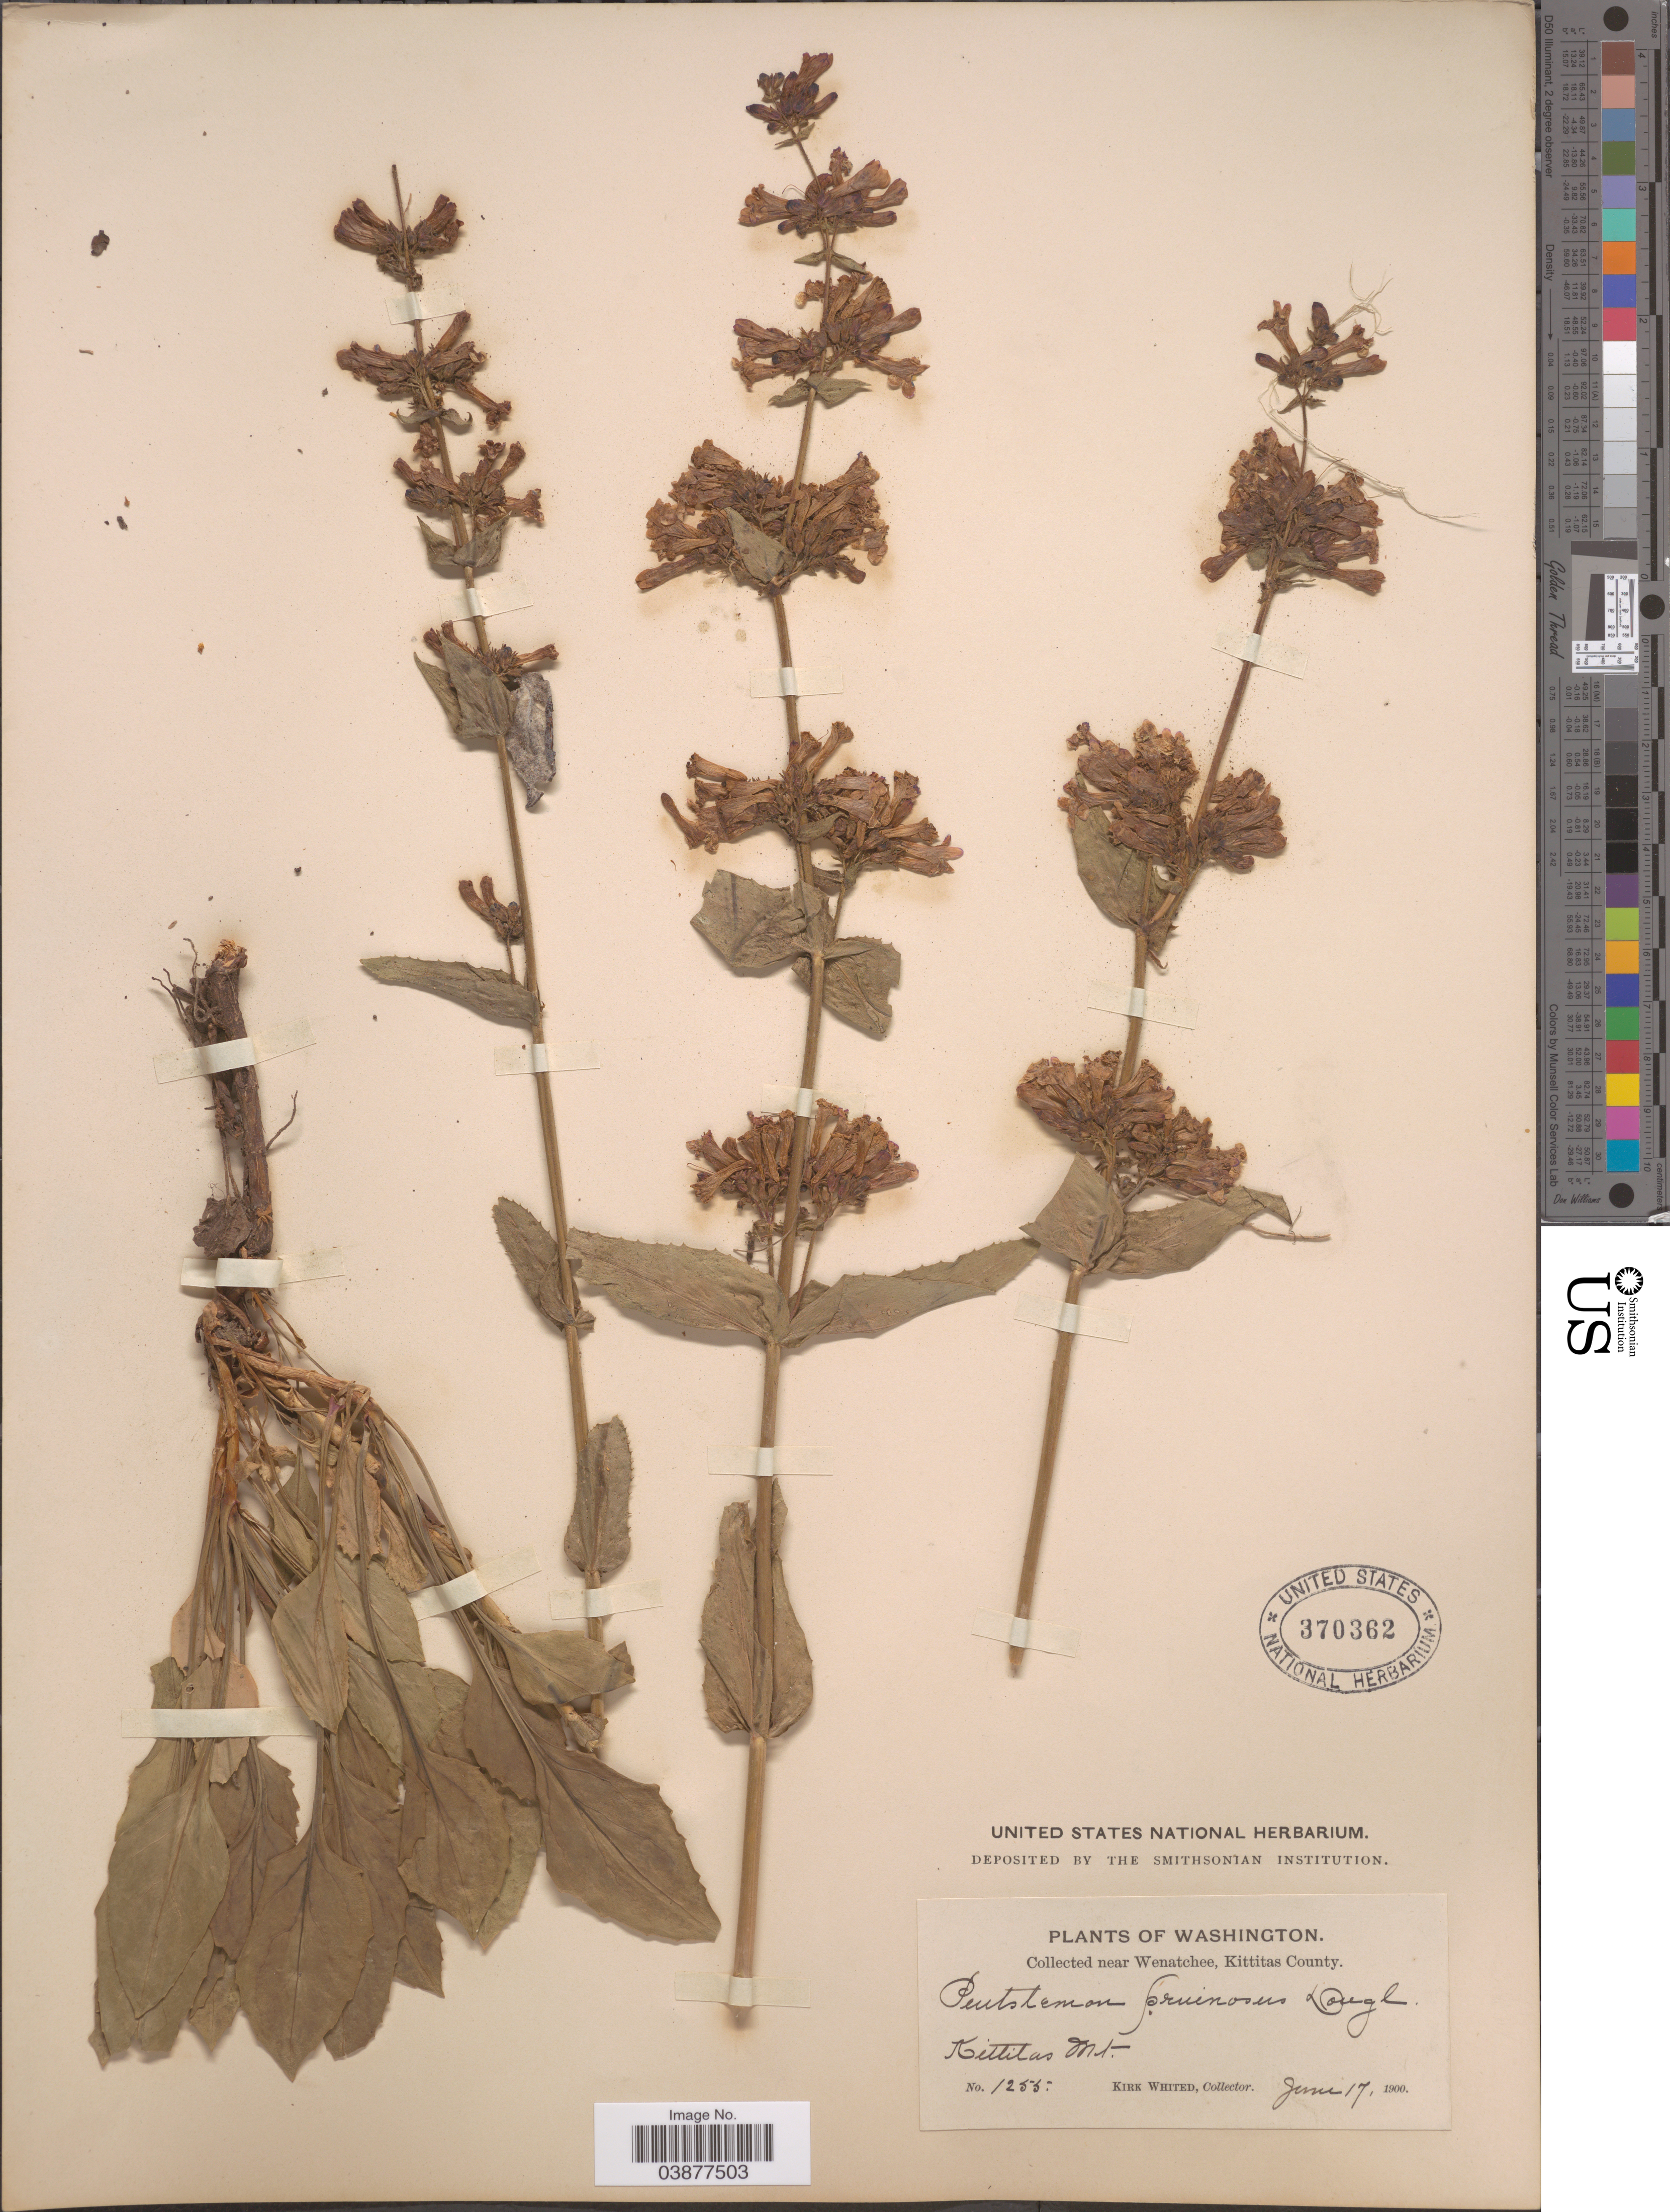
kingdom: Plantae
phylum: Tracheophyta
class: Magnoliopsida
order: Lamiales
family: Plantaginaceae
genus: Penstemon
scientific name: Penstemon pruinosus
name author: Douglas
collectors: K. Whited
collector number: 1255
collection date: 1900-06-17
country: United States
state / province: Washington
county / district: Kittitas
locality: Near Wenatchee, Kittitas County. Kittitas Mt.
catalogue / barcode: US 370362